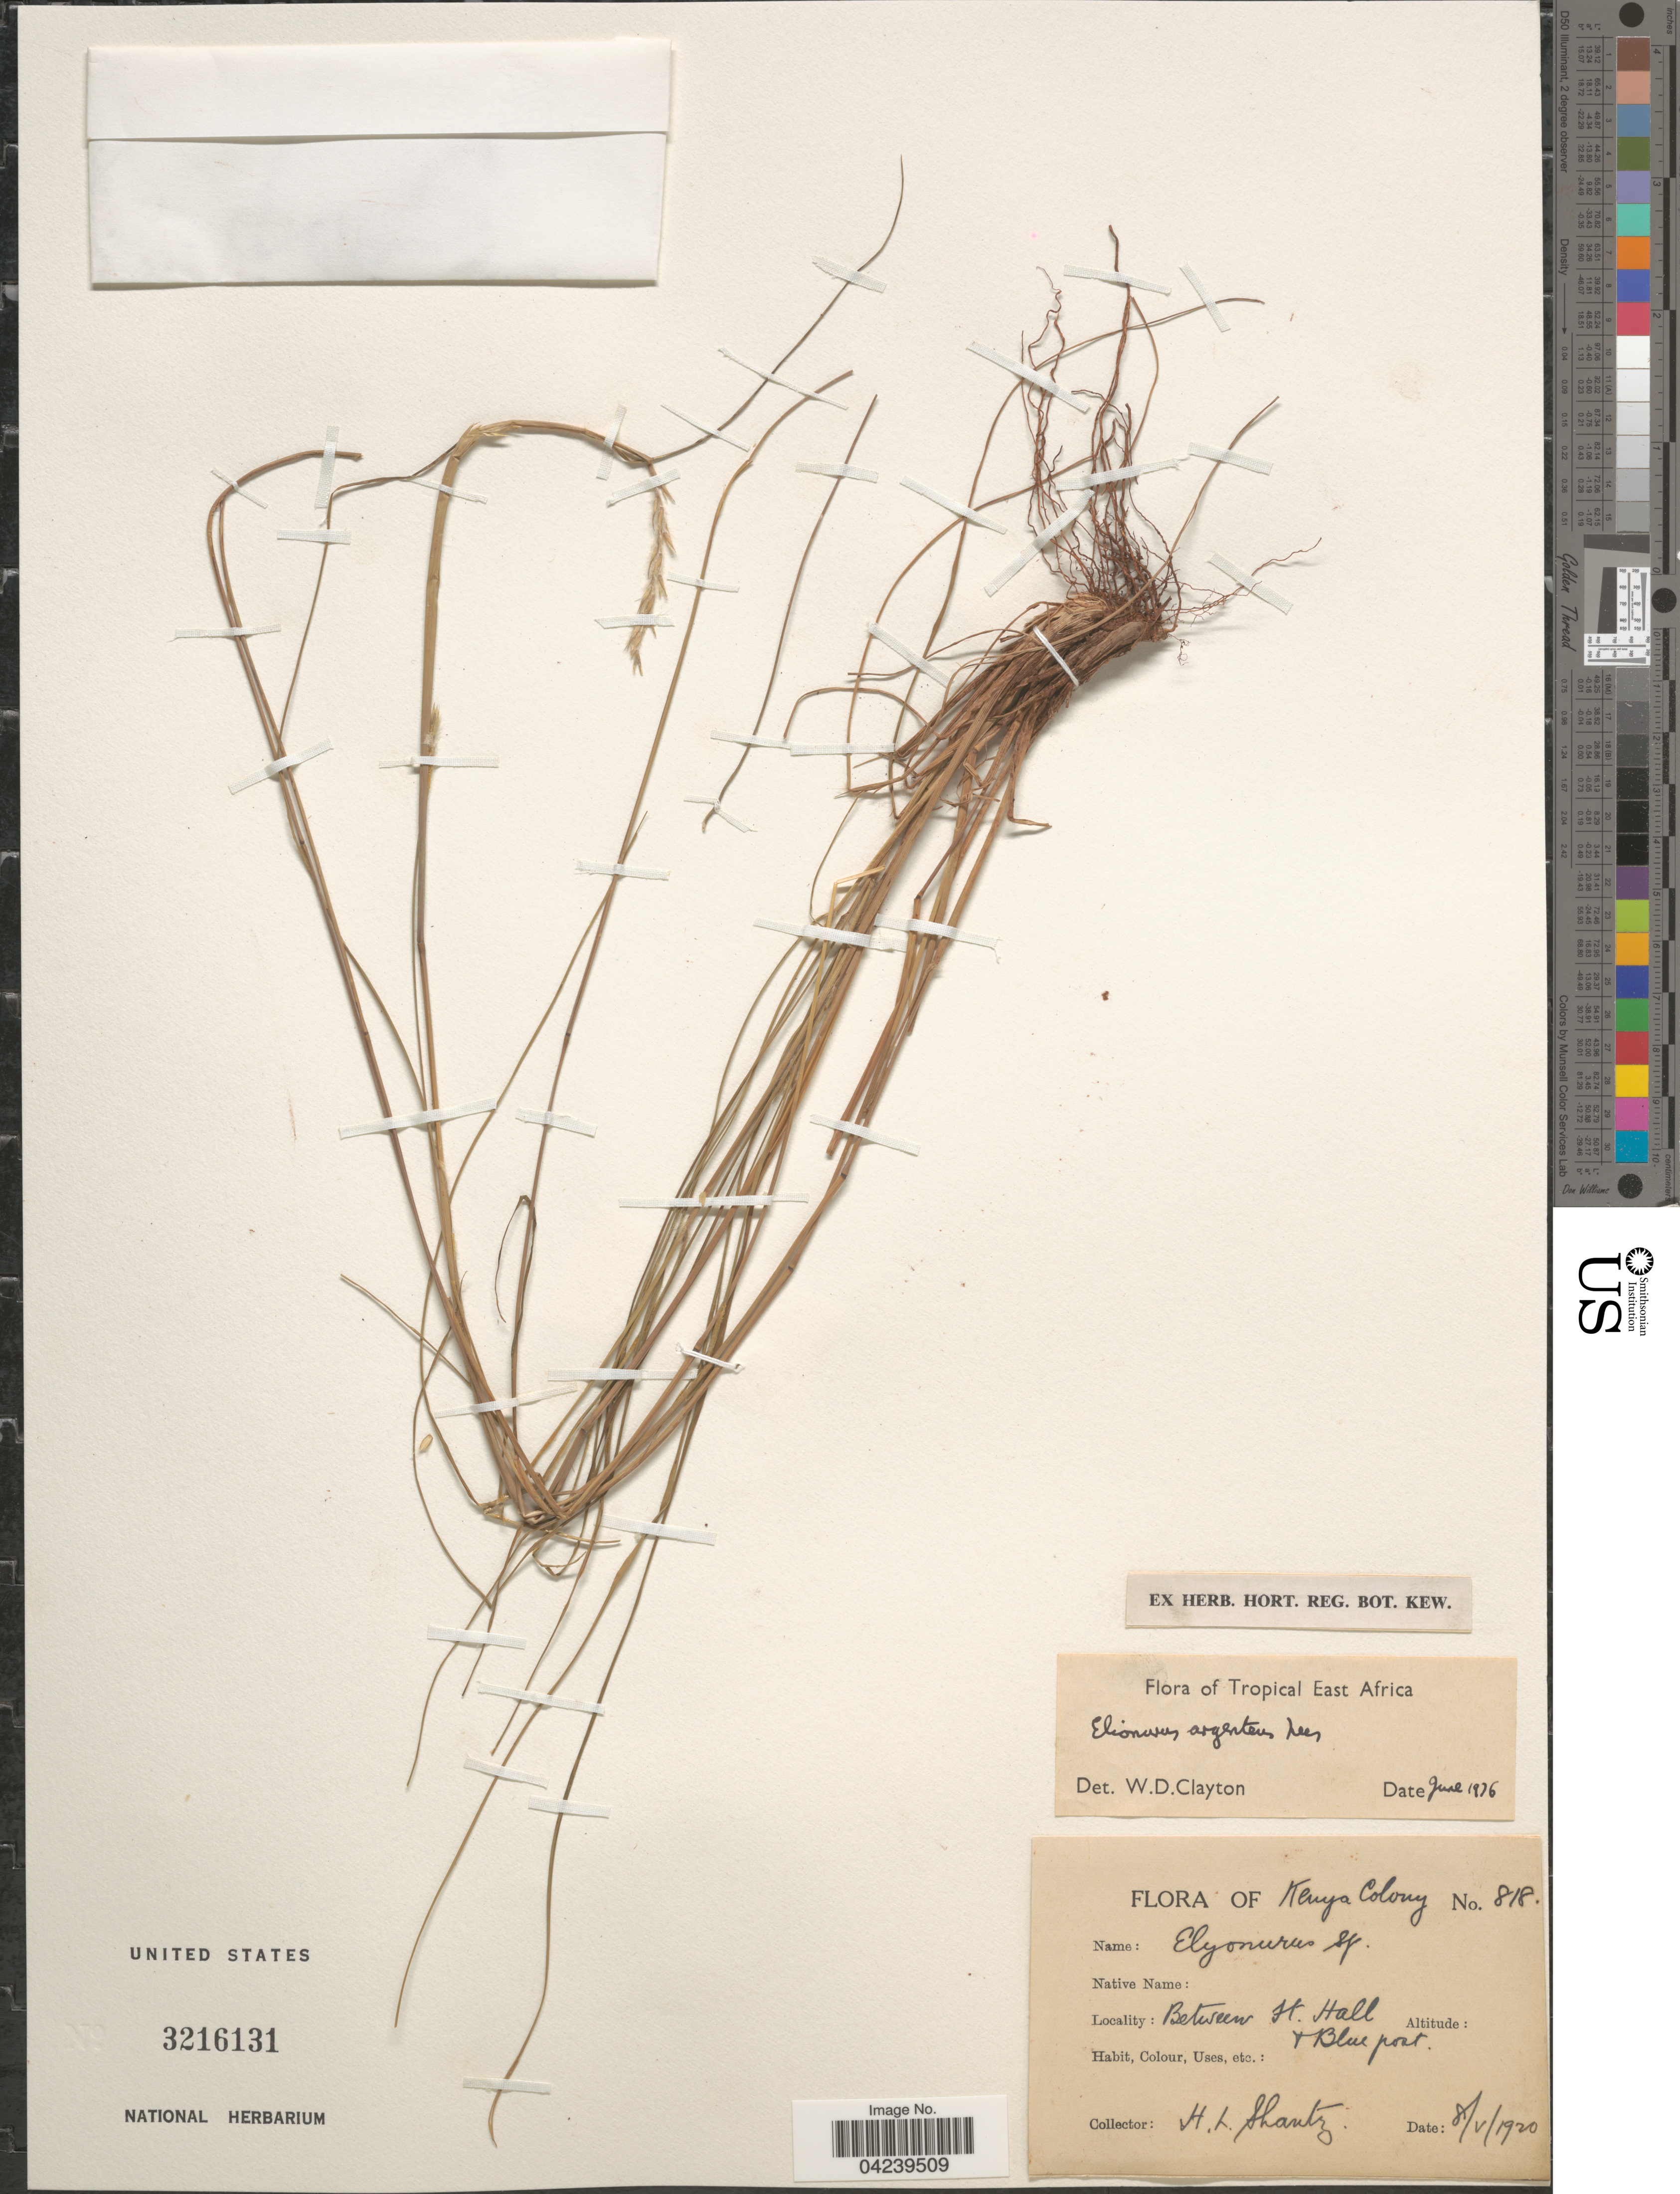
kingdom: Plantae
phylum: Tracheophyta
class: Liliopsida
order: Poales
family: Poaceae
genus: Elionurus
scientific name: Elionurus muticus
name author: (Spreng.) Kuntze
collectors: H. Shantz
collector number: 818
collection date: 1920-05-08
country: Kenya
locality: Kenia Colony. Between Ft. Hall & Blueport.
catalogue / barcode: US 3216131